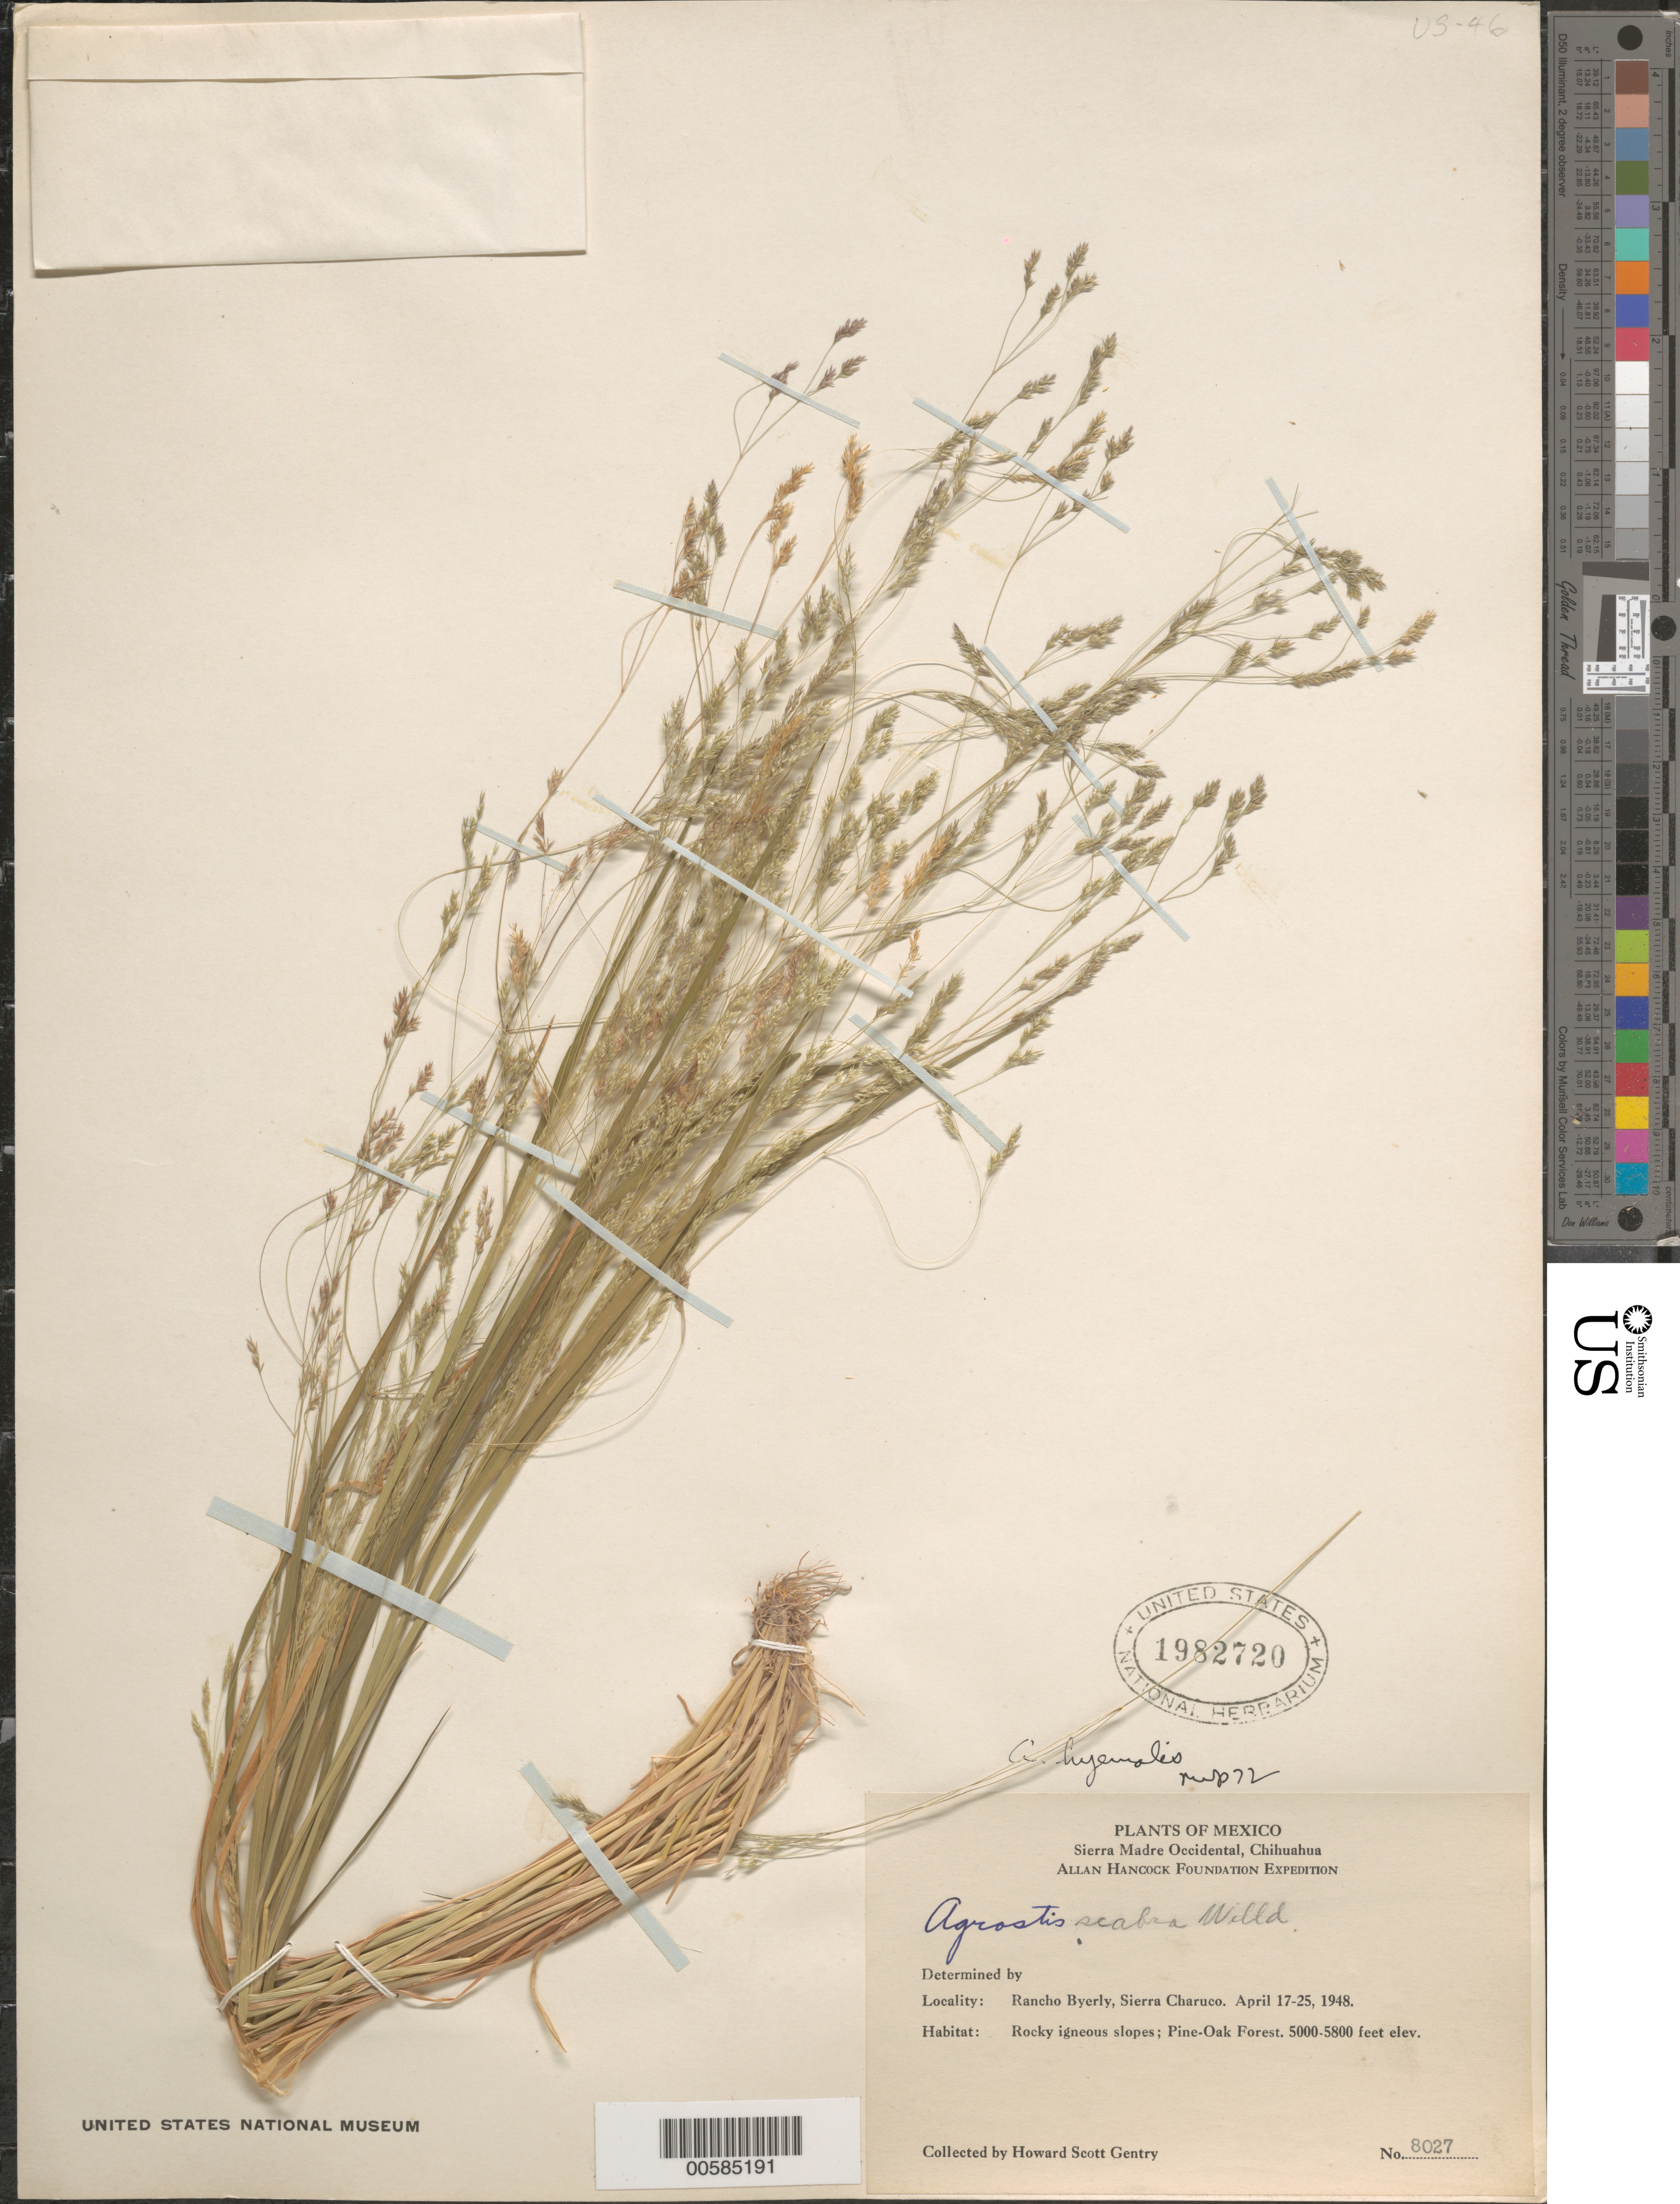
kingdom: Plantae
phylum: Tracheophyta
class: Liliopsida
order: Poales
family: Poaceae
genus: Agrostis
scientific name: Agrostis hiemalis (Walter) Britton et al., orth. var.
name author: (Walter) Britton et al.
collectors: H. S. Gentry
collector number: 8027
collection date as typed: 17 Apr 1948 to 25 Apr 1948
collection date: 1948-04-17/1948-04-25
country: Mexico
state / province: Chihuahua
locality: Sierra Madre Occidental, Rancho Byerly, Sierra Charuco.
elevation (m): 1524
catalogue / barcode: US 1982720